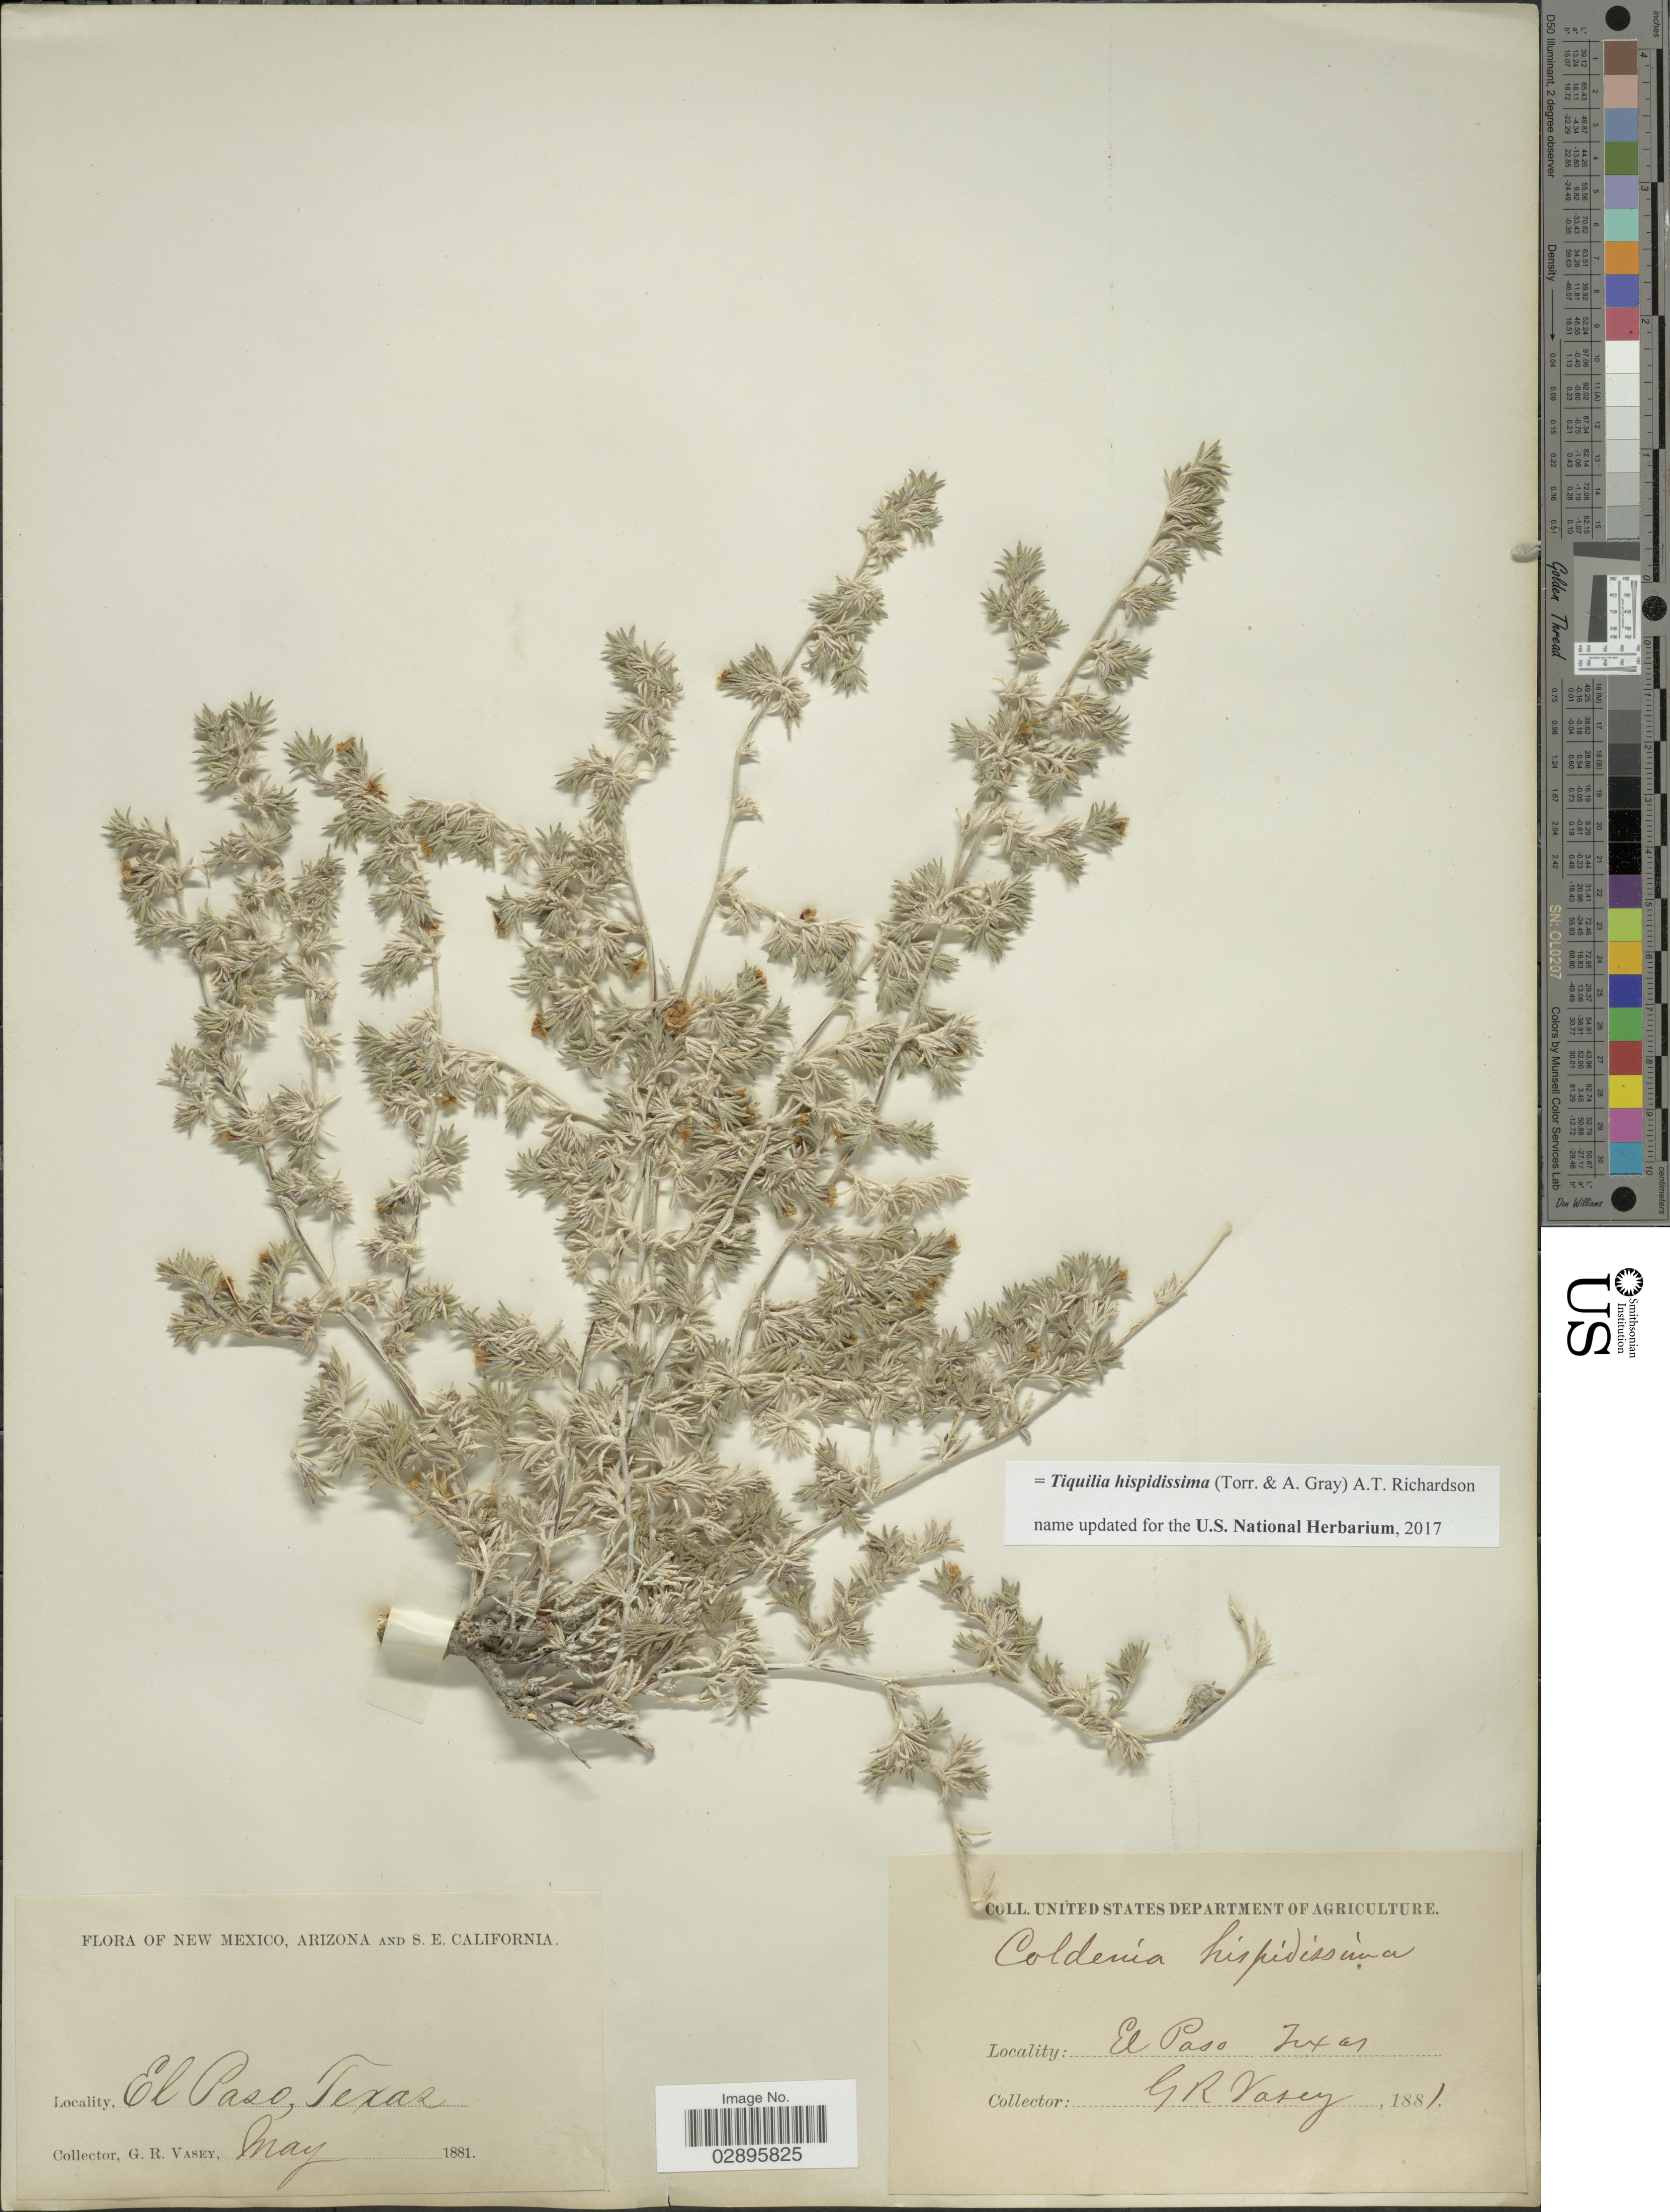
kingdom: Plantae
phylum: Tracheophyta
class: Magnoliopsida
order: Boraginales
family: Ehretiaceae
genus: Tiquilia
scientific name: Tiquilia hispidissima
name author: (Torr. & A. Gray) A.T. Richardson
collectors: G. R. Vasey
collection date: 1881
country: United States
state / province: Texas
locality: El Paso.